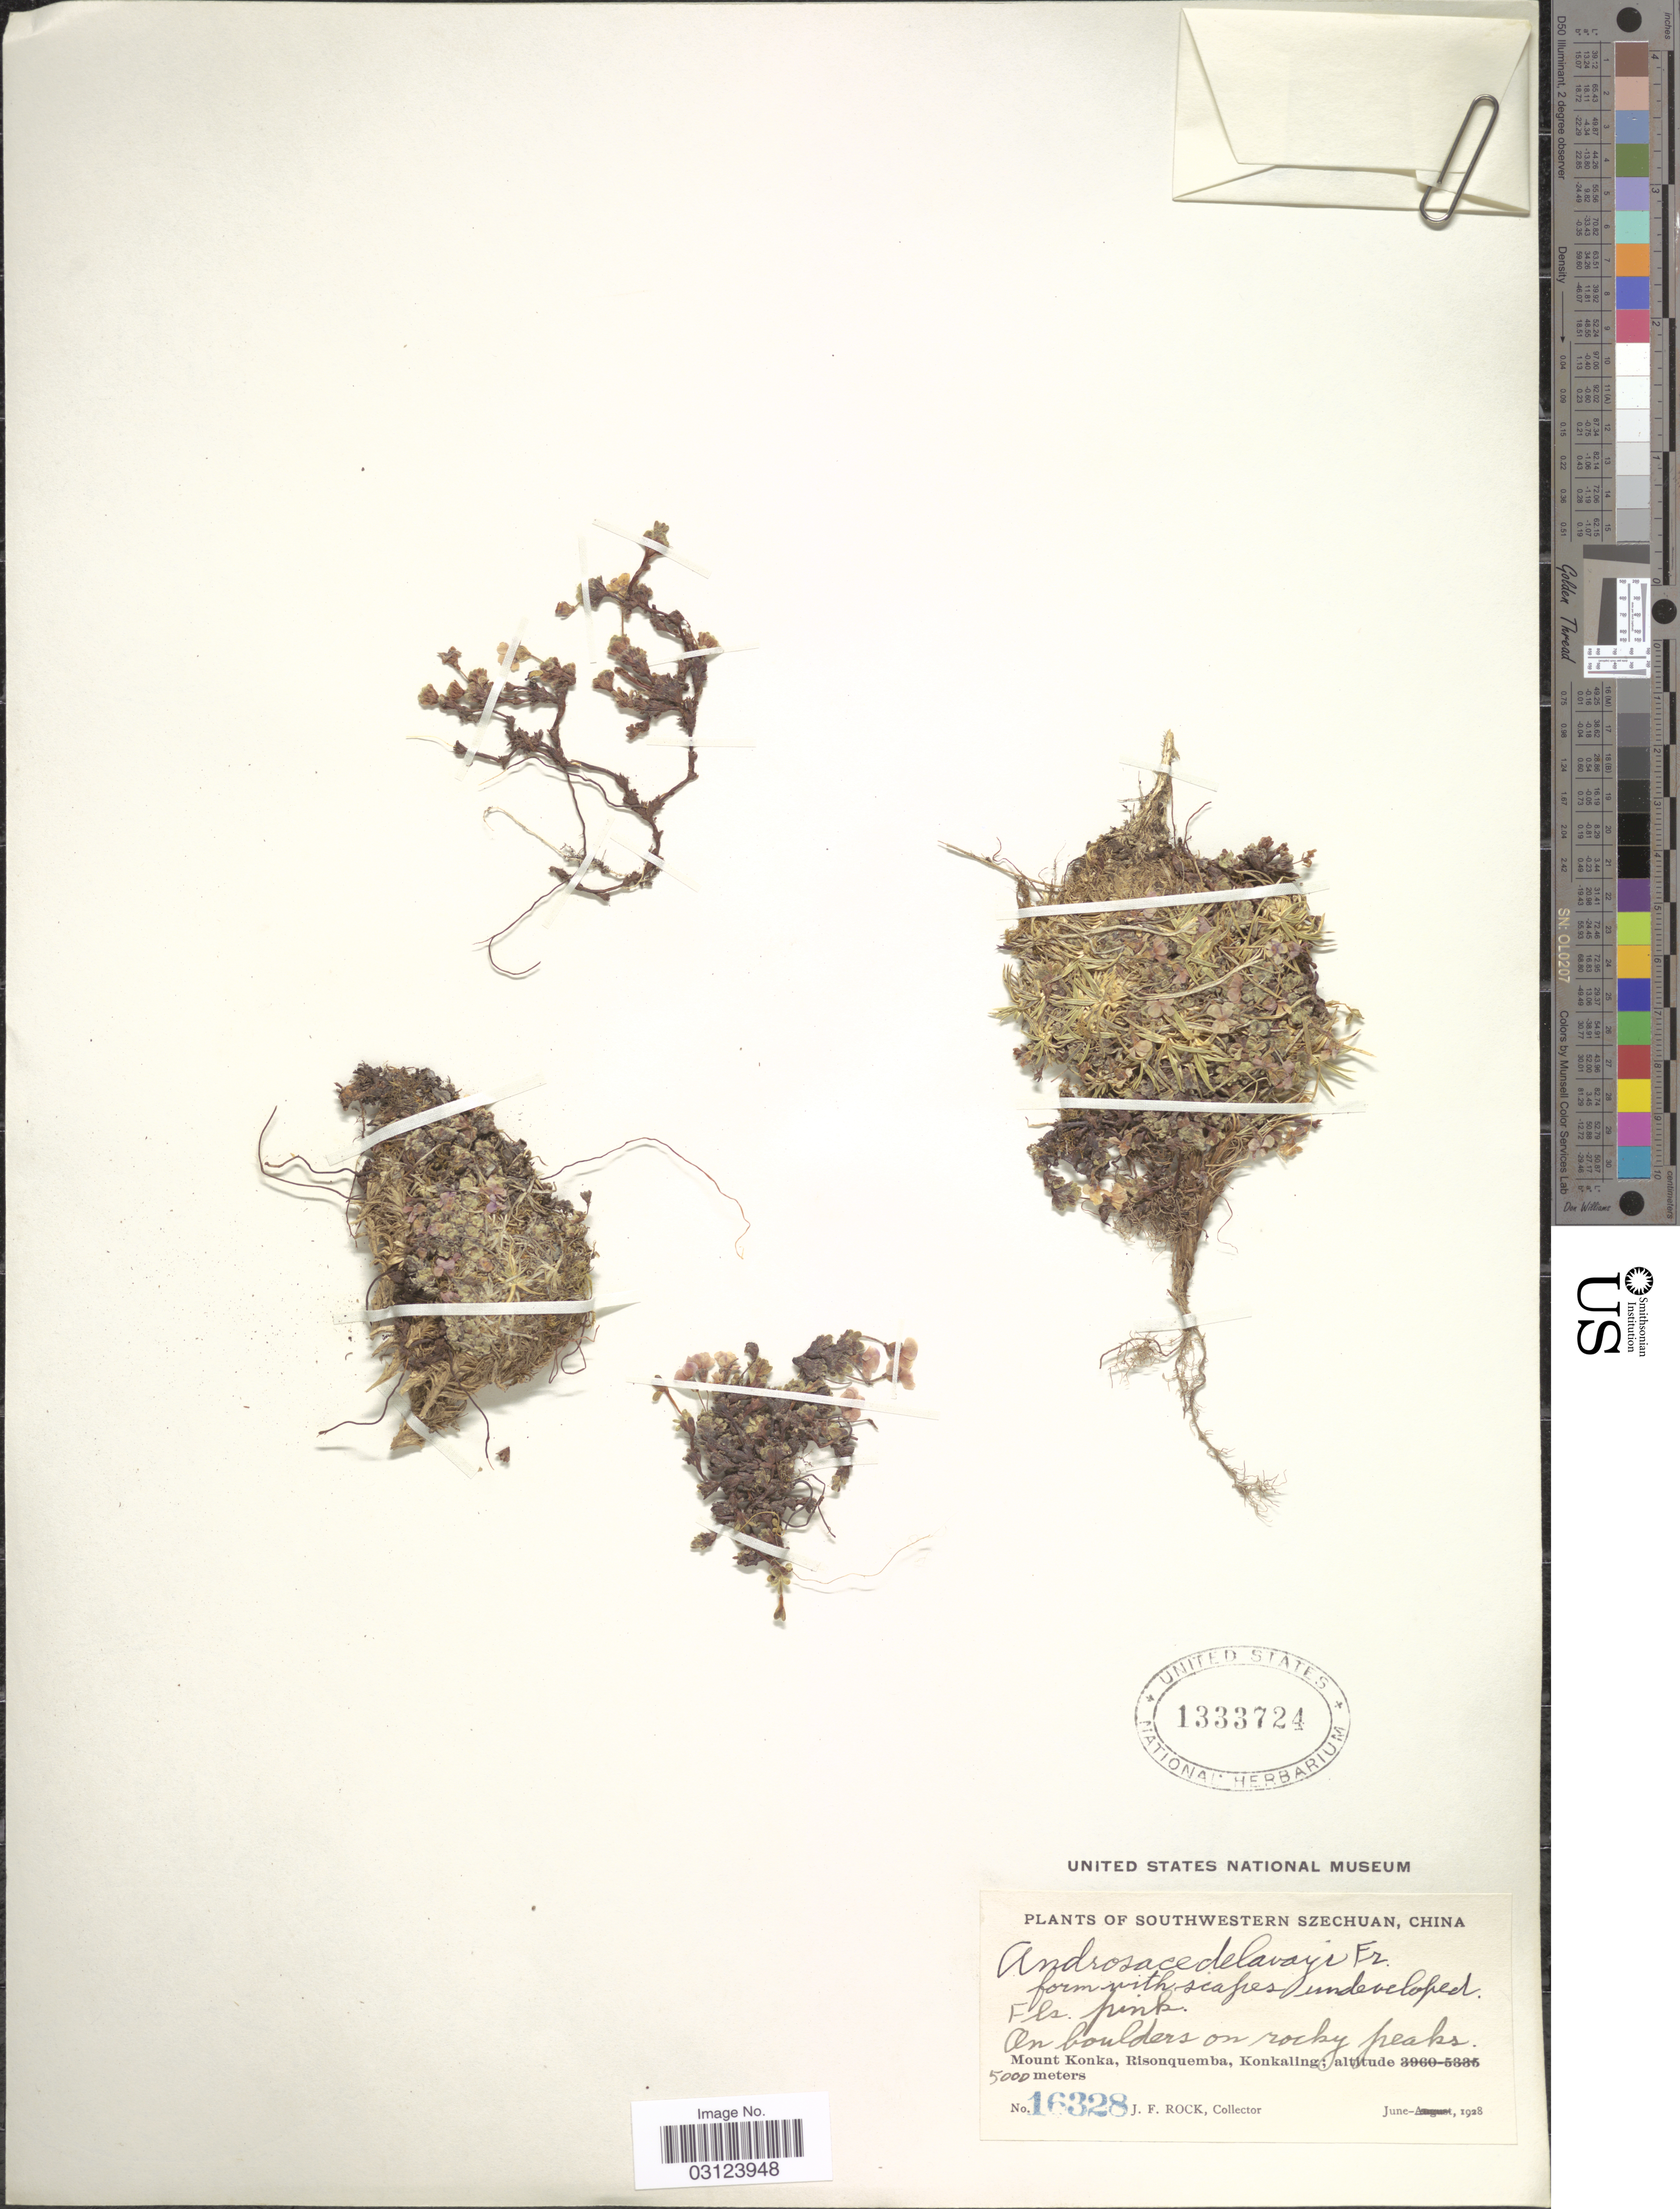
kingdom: Plantae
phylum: Tracheophyta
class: Magnoliopsida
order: Ericales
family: Primulaceae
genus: Androsace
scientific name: Androsace delavayi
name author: Franch.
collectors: J. Rock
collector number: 16328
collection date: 1928-06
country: China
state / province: Sichuan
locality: Southwestern Szechuan, Mount Konka, Risonquemba, Konkaling.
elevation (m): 5000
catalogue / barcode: US 1333724